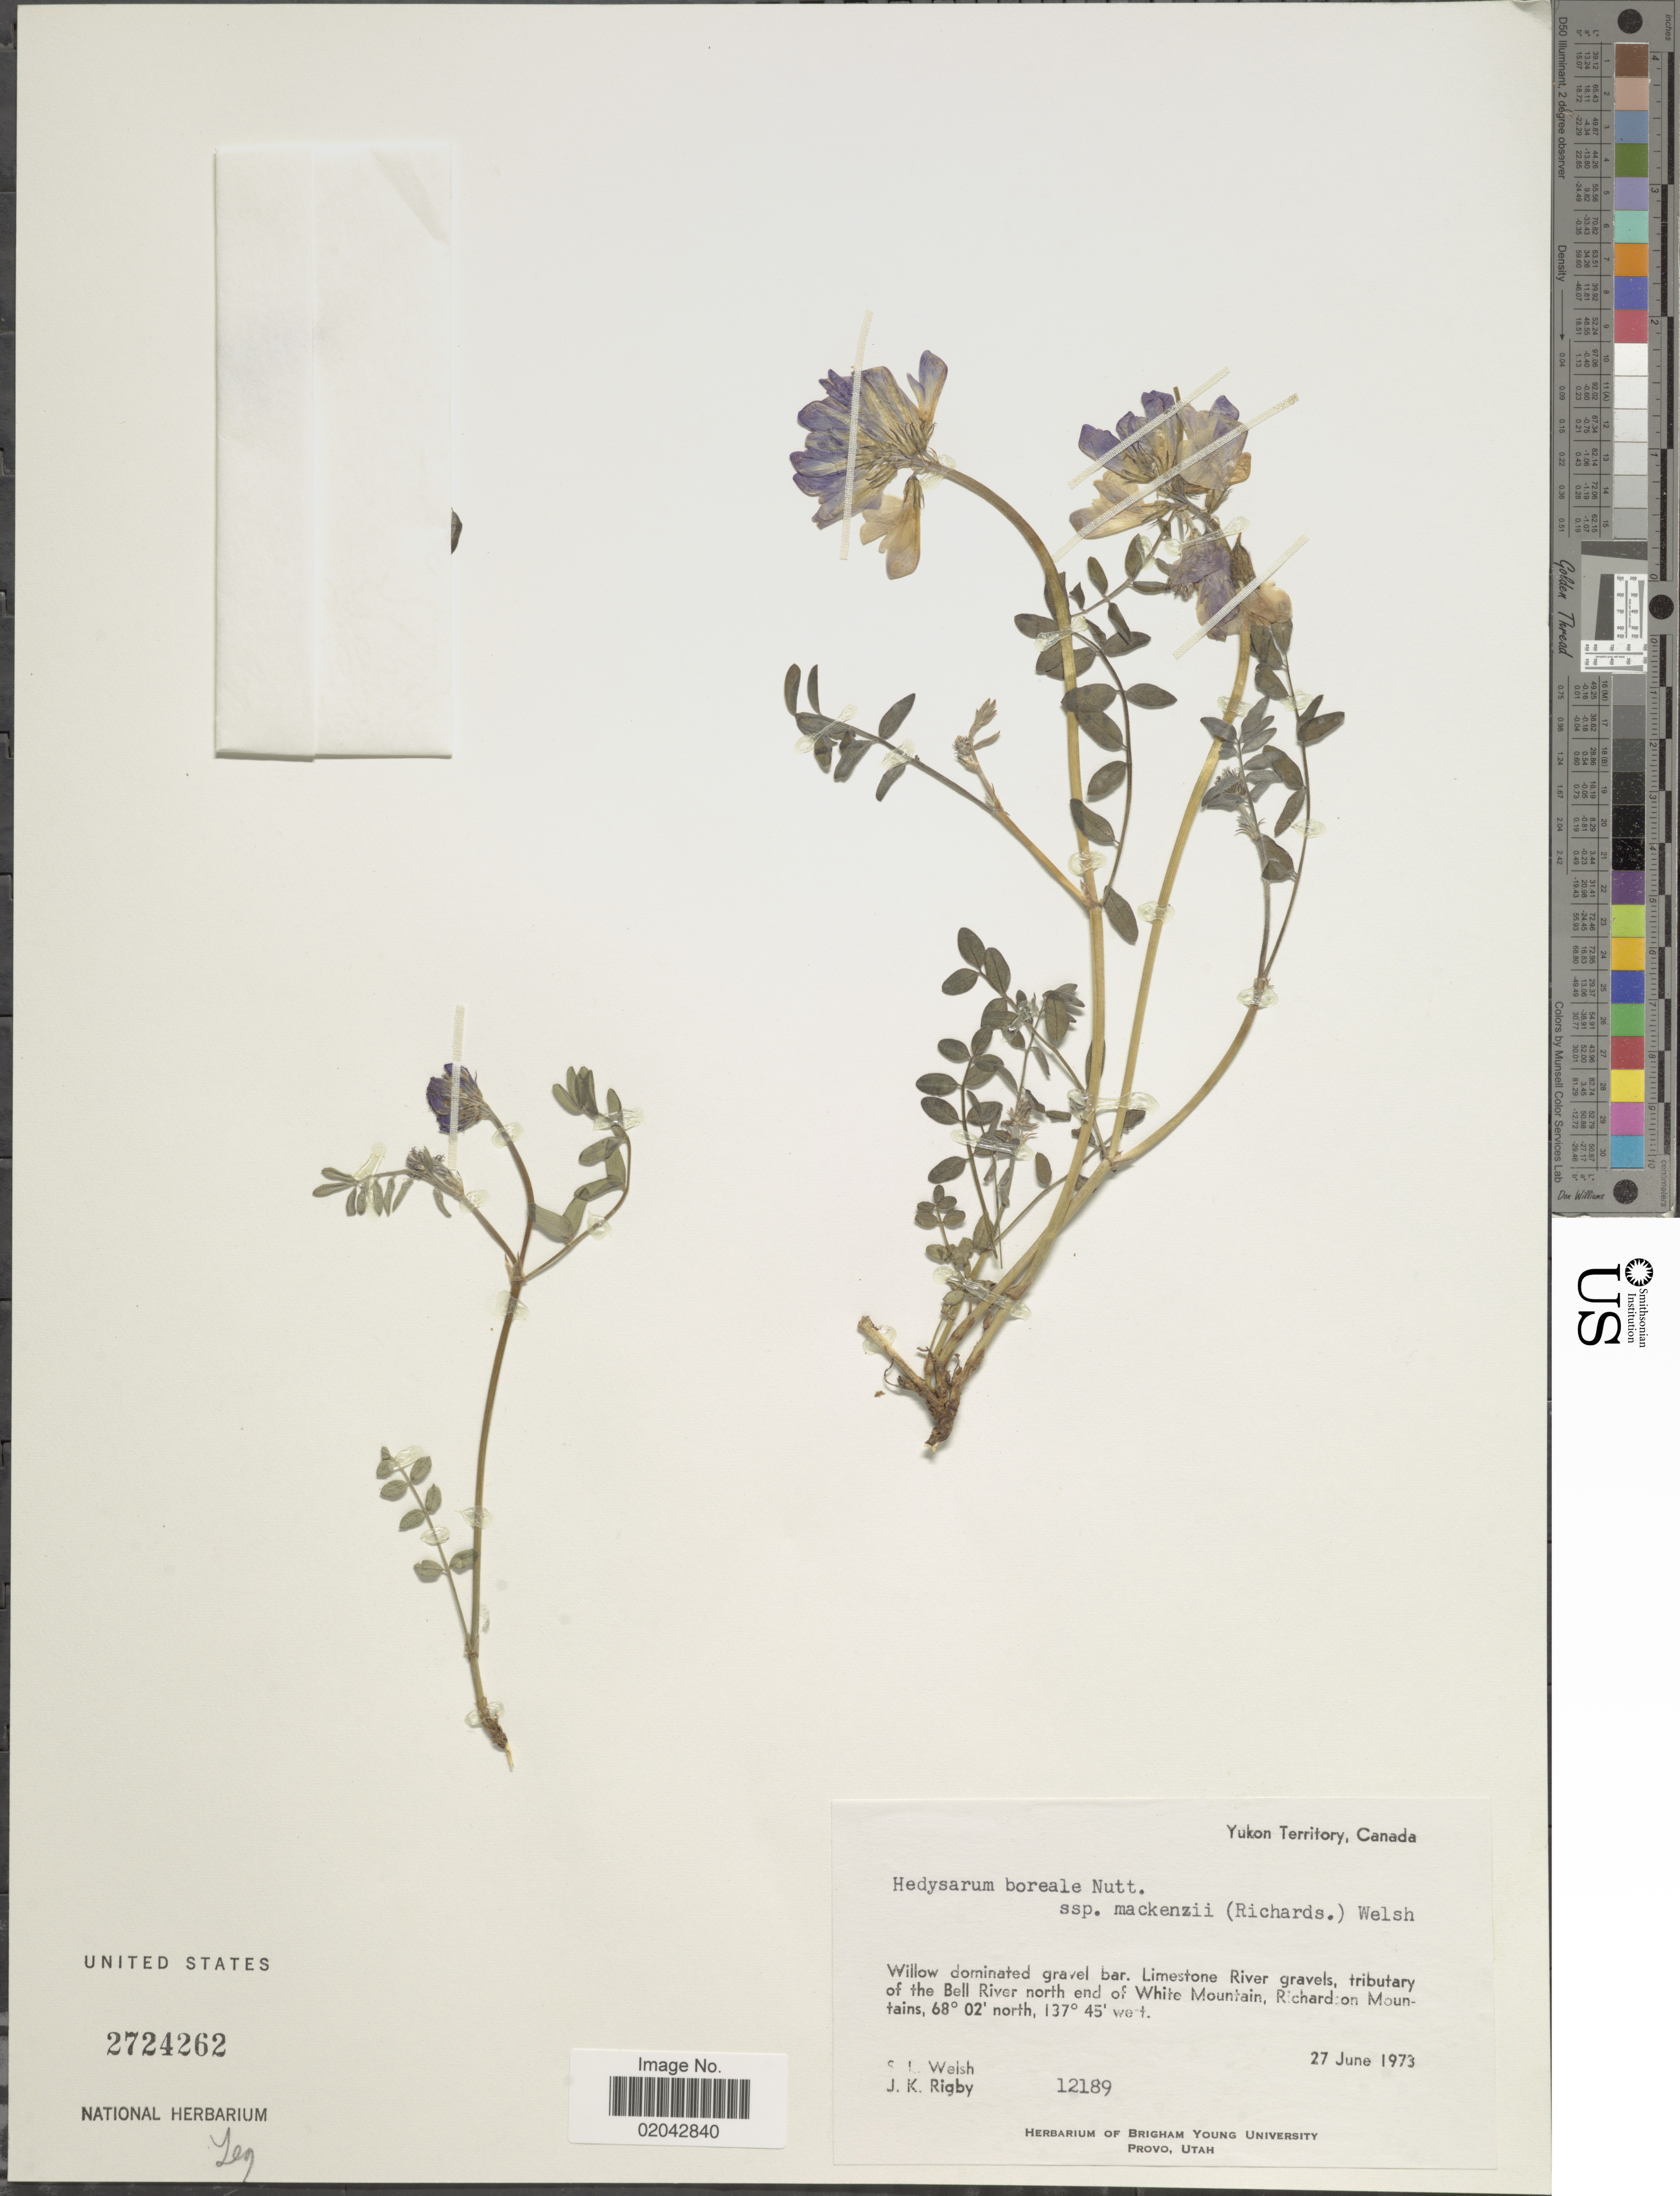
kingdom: Plantae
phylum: Tracheophyta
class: Magnoliopsida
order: Fabales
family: Fabaceae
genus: Hedysarum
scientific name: Hedysarum sp.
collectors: S. Welsh & J. Rigby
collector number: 12189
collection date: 1973-06-27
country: Canada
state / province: Yukon Territory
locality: Limestone River gravels, tributary of the Bell River north end of White Mountains, Richanrds on Mountains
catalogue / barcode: US 2724262